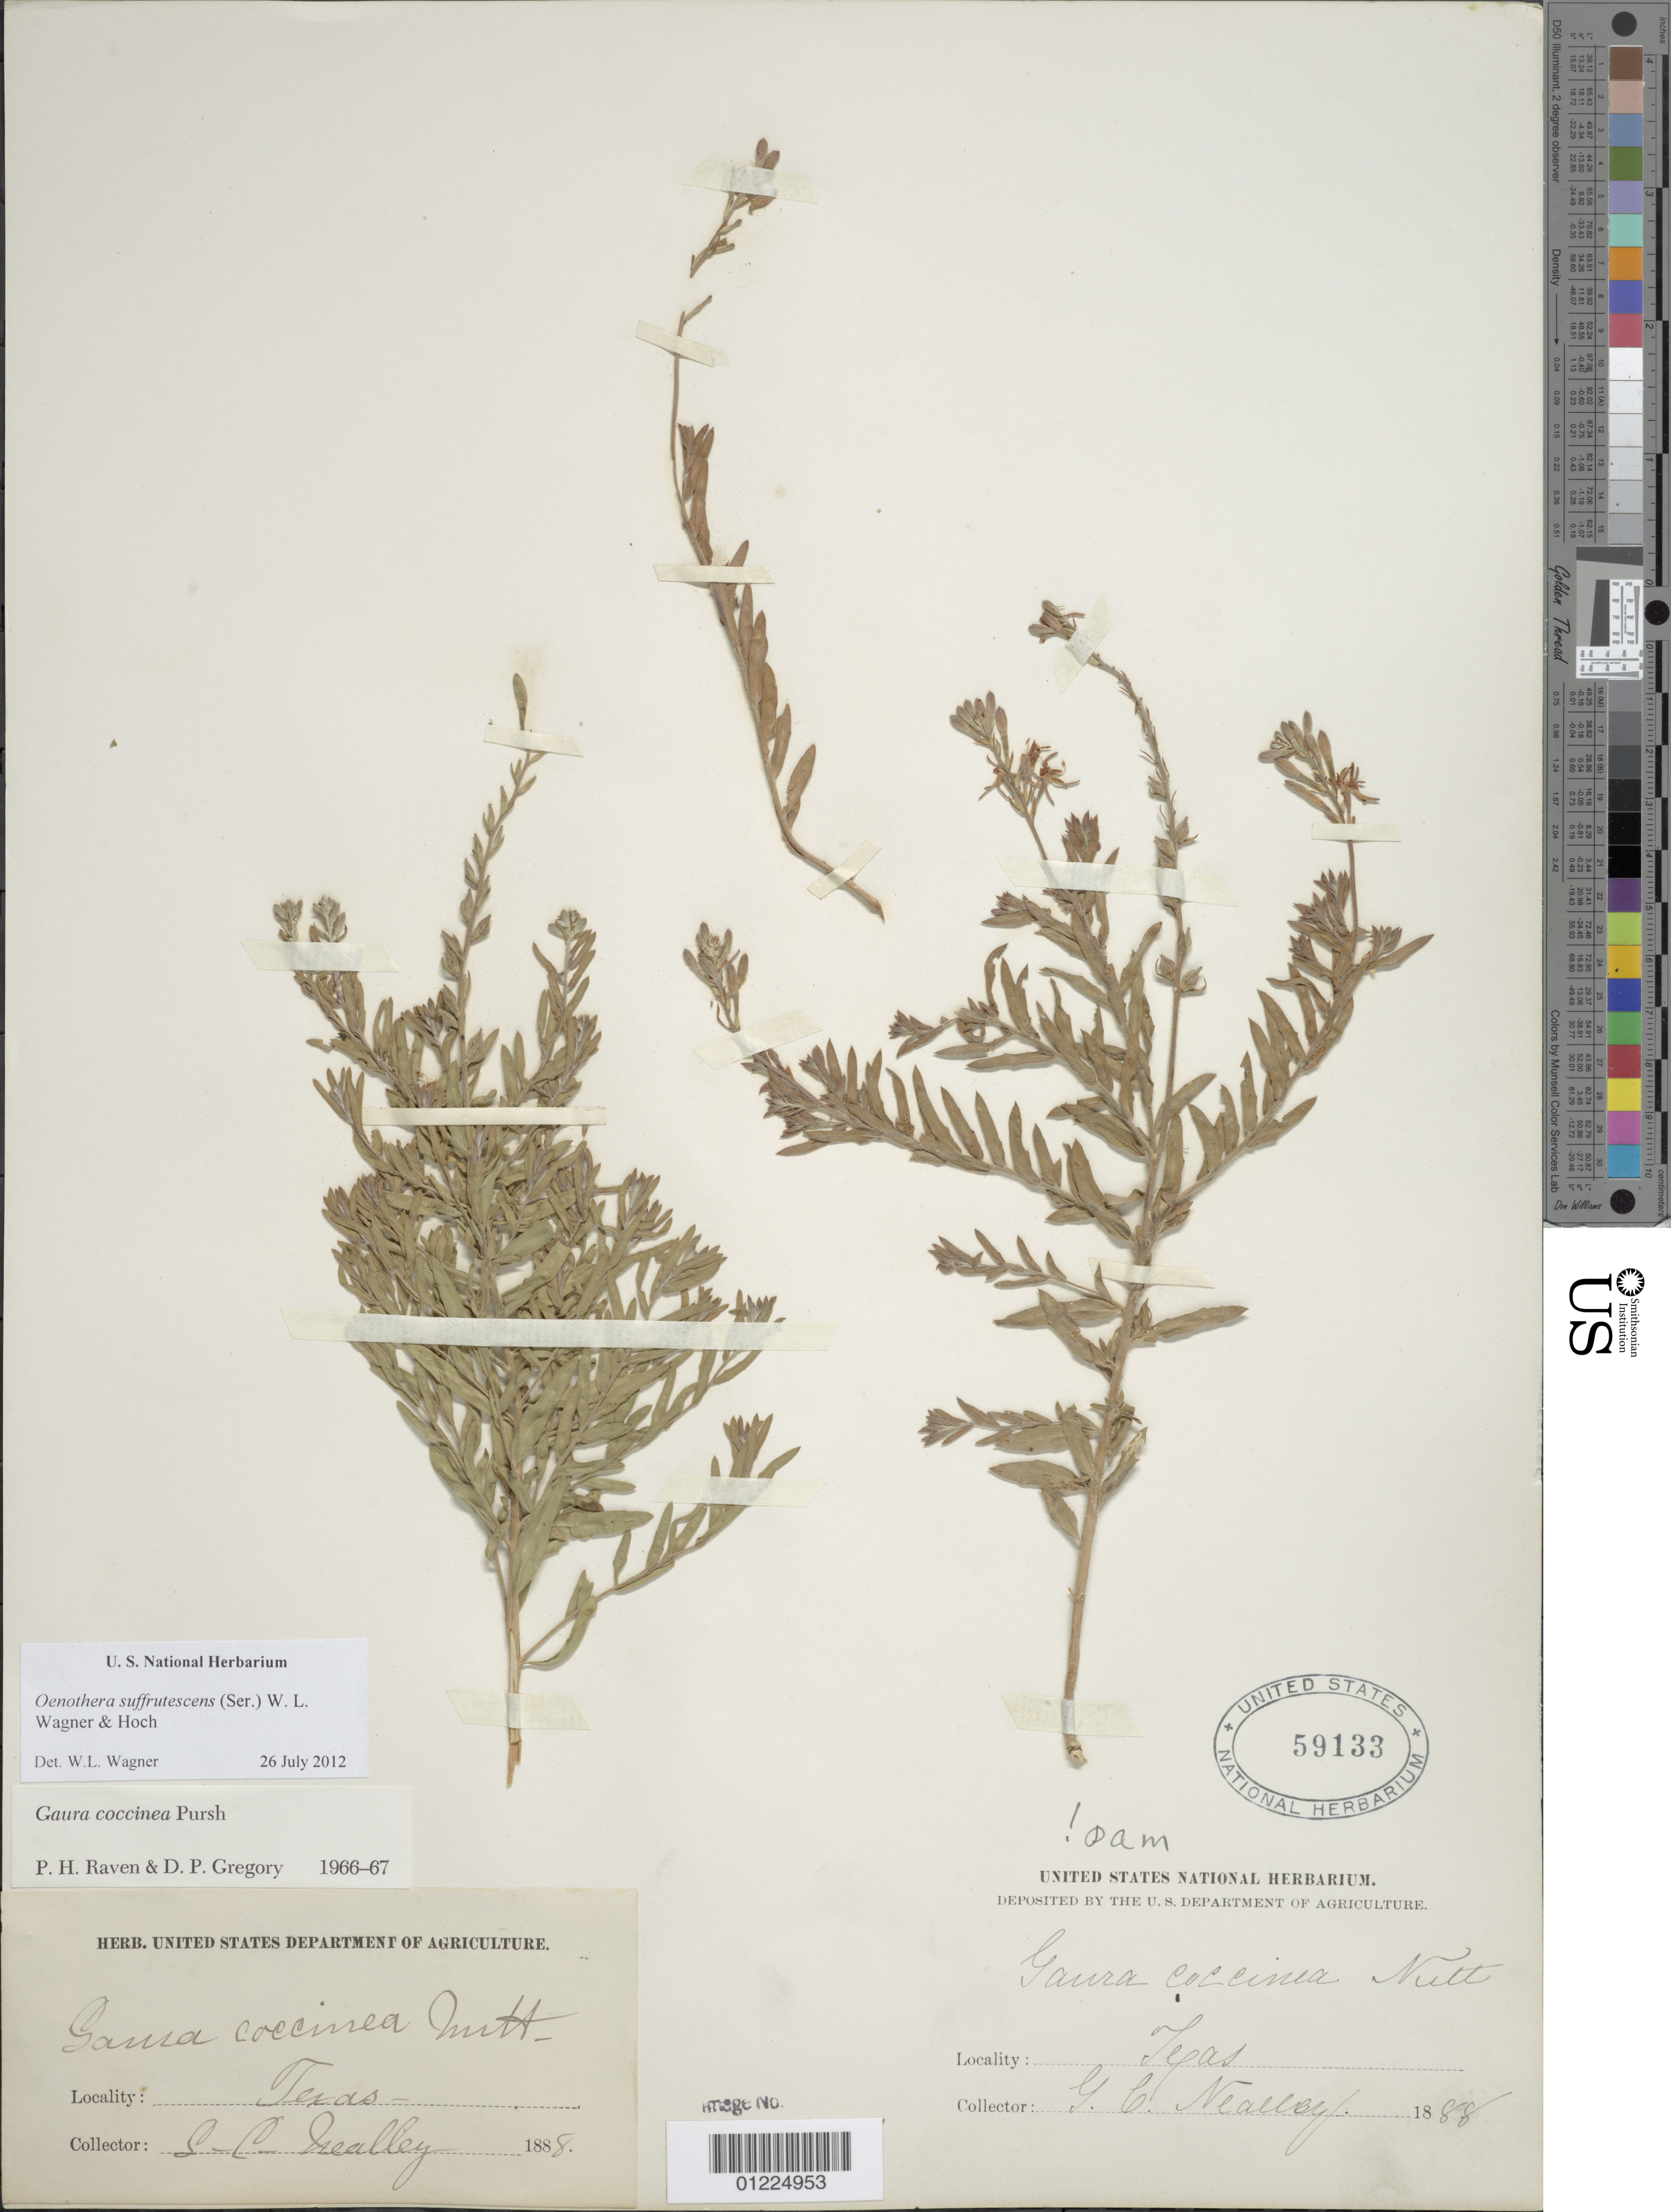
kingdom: Plantae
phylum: Tracheophyta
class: Magnoliopsida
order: Myrtales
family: Onagraceae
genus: Oenothera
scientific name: Oenothera suffrutescens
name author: (Ser.) W.L. Wagner & Hoch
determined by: Wagner, W. L., (BOT), Smithsonian Institution - National Museum of Natural History (UNITED STATES)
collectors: G. C. Nealley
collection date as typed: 1888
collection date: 1888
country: United States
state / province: Texas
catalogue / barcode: US 59133